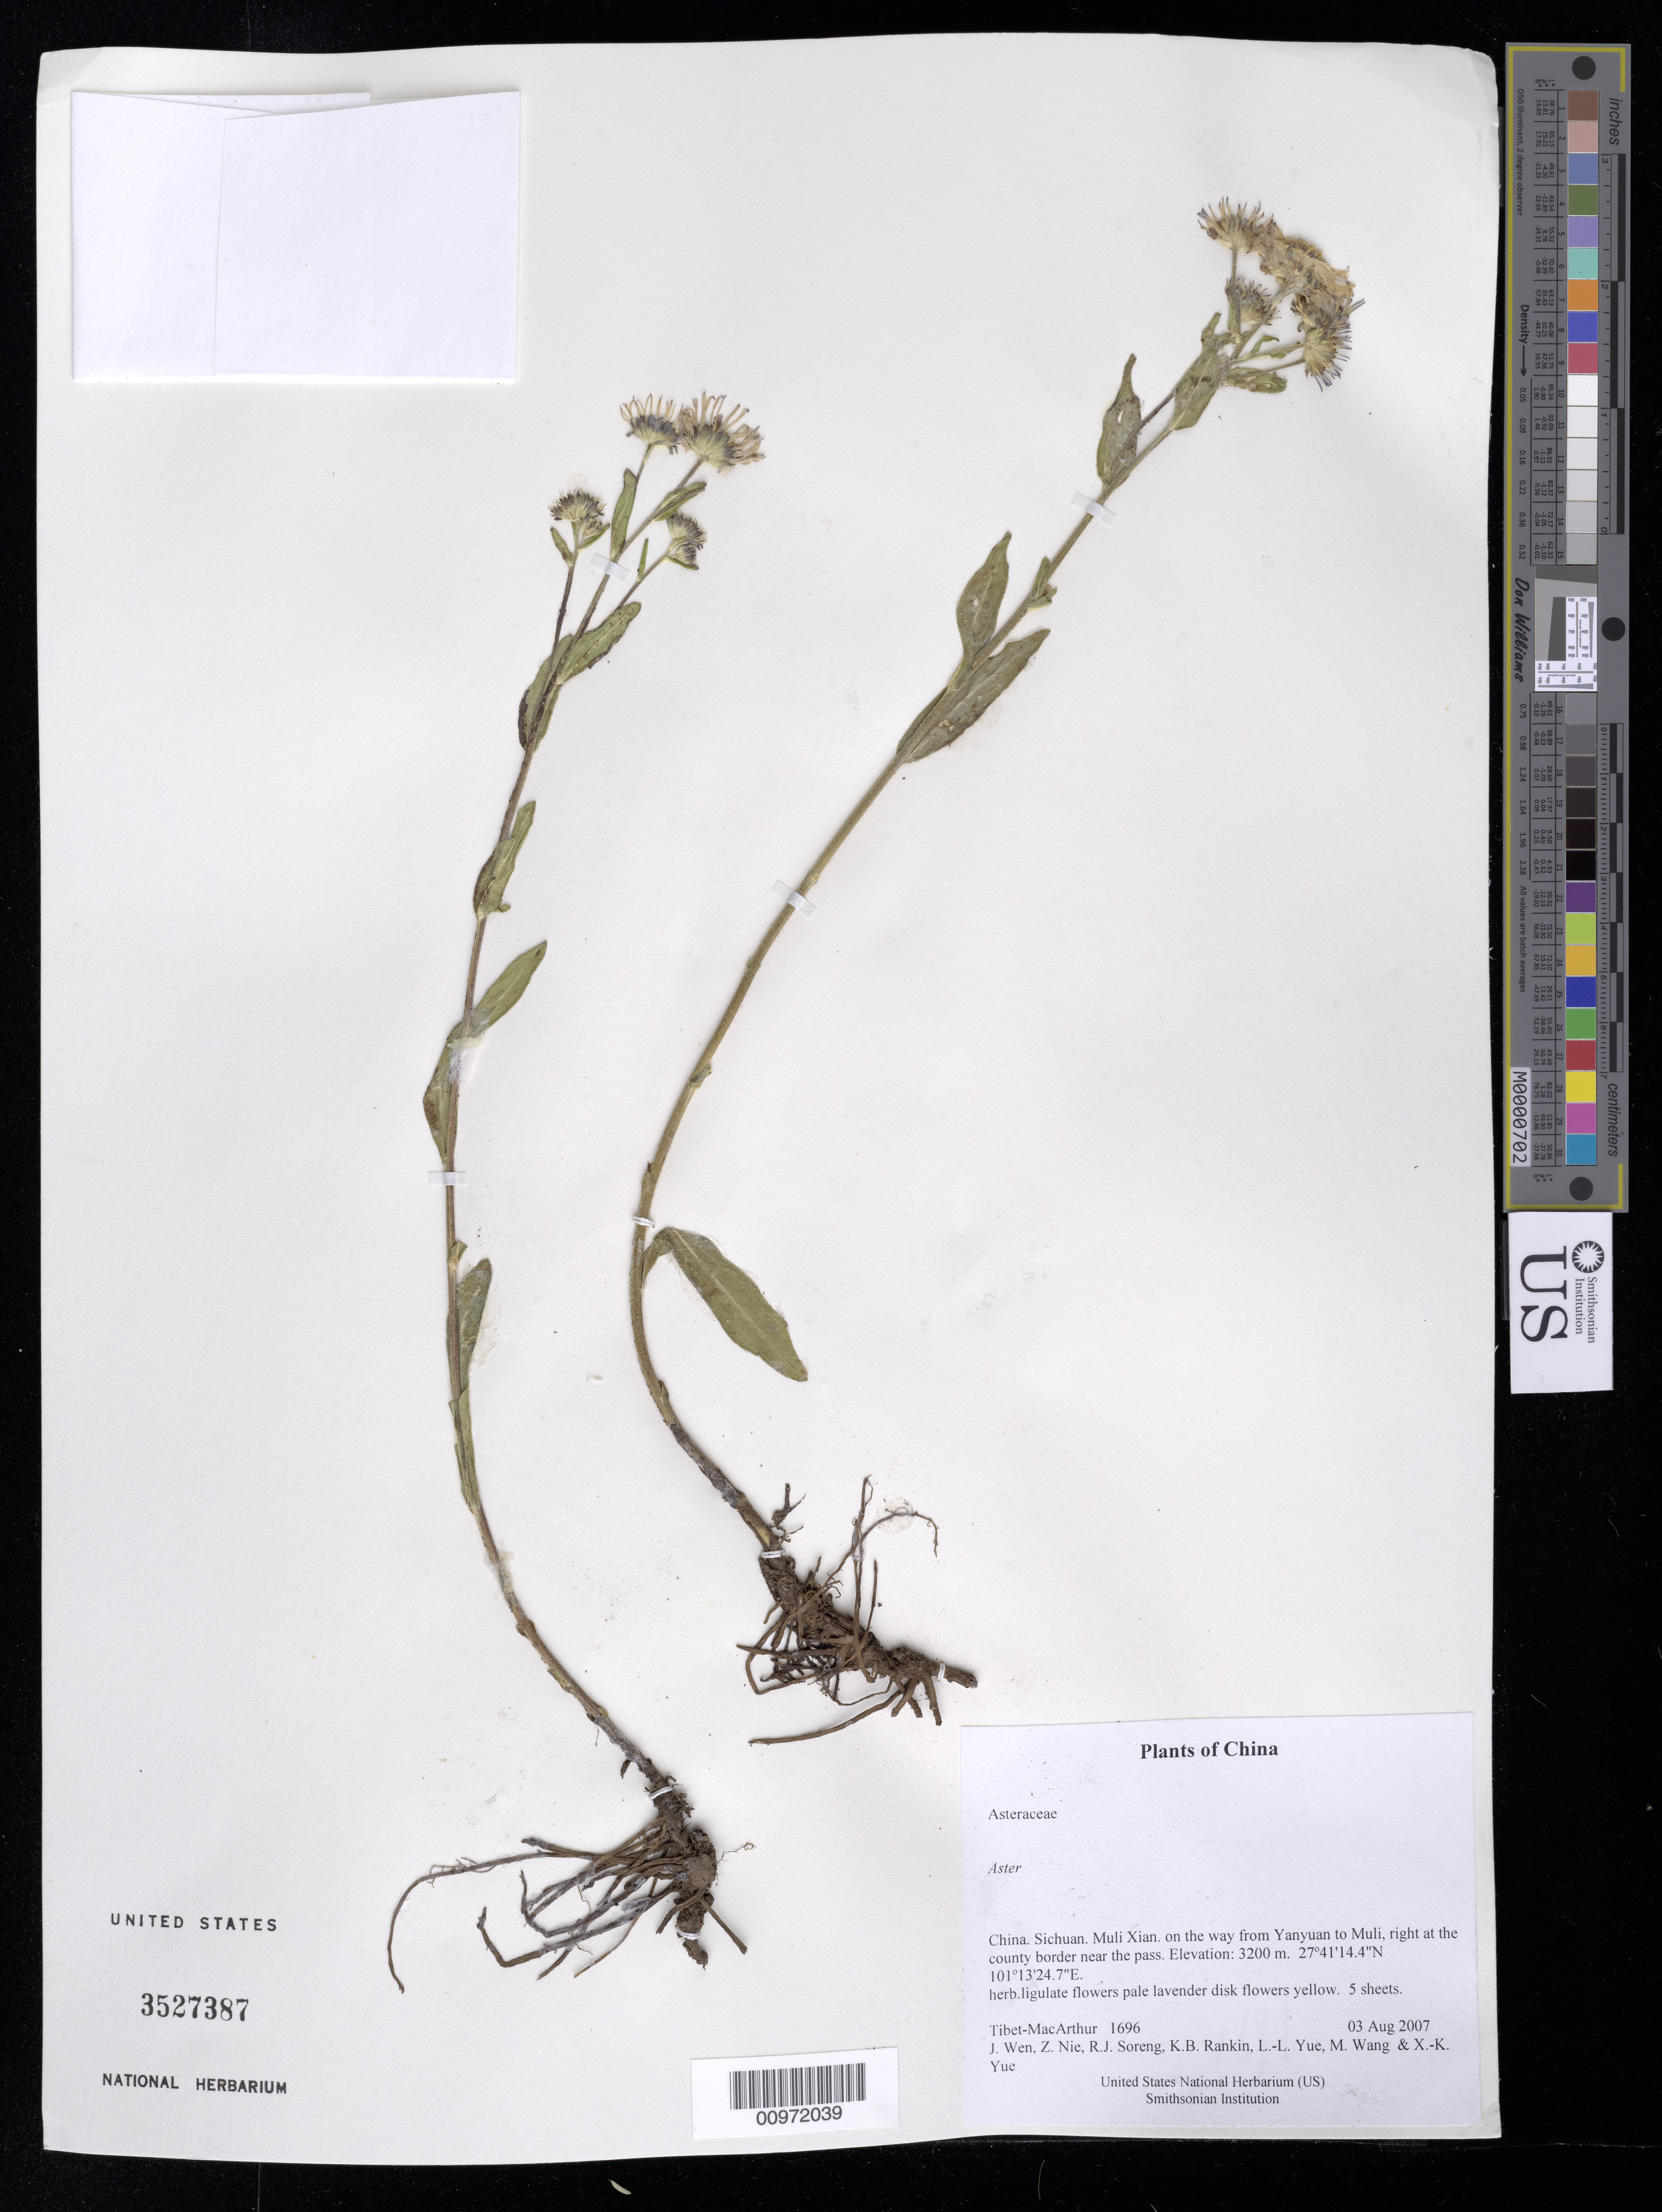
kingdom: Plantae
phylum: Tracheophyta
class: Magnoliopsida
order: Asterales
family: Asteraceae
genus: Aster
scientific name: Aster sp.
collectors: Tibet-MacArthur, J. Wen, Z. Nie, R. J. Soreng, K. Rankin, L. Yue, M. Wang & X. Yue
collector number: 1696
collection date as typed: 03 Aug 2007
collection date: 2007-08-03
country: China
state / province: Sichuan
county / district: Muli Xian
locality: on the way from Yanyuan to Muli, right at the county border near the pass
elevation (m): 3200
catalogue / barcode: US 3527387